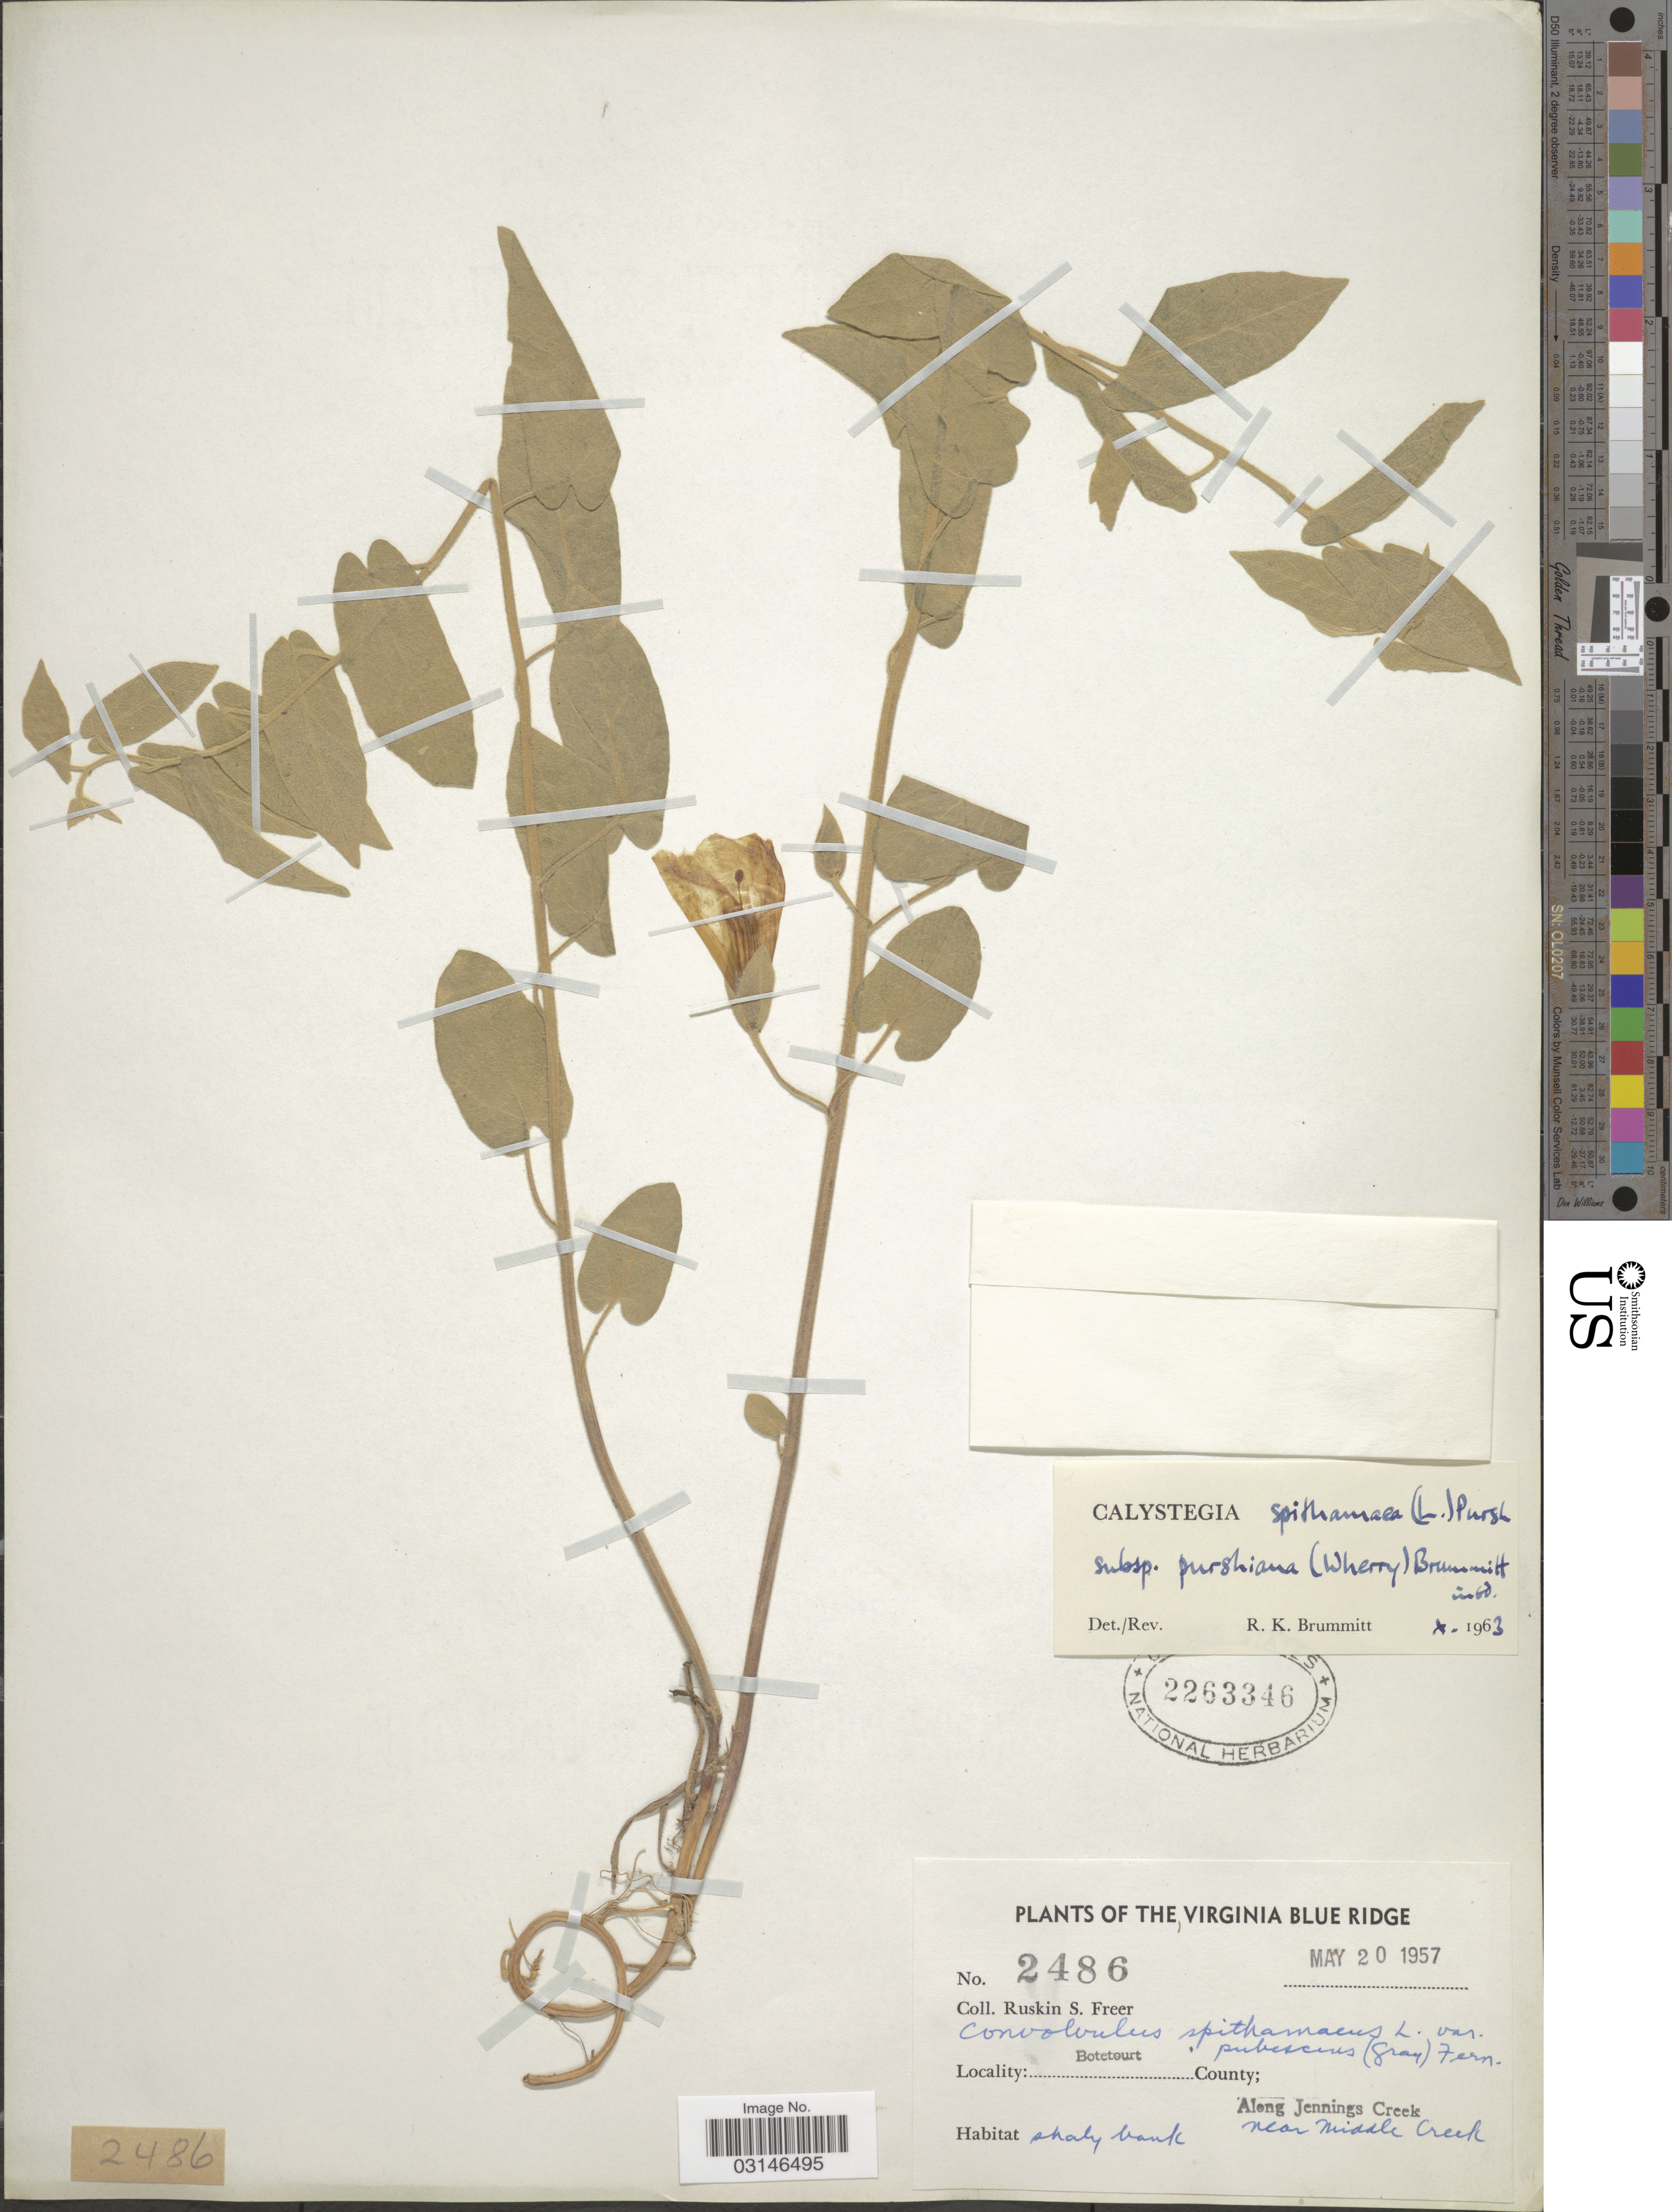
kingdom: Plantae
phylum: Tracheophyta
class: Magnoliopsida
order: Solanales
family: Convolvulaceae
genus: Calystegia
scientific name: Calystegia spithamaea subsp. purshiana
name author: (Wherry) Brummitt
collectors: R. Freer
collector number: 2486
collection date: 1957-05-20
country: United States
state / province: Virginia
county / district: Botetourt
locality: The Virginia Blue Ridge, Botetourt County; Along Jennings Creek, near Middle Creek.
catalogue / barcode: US 2263346